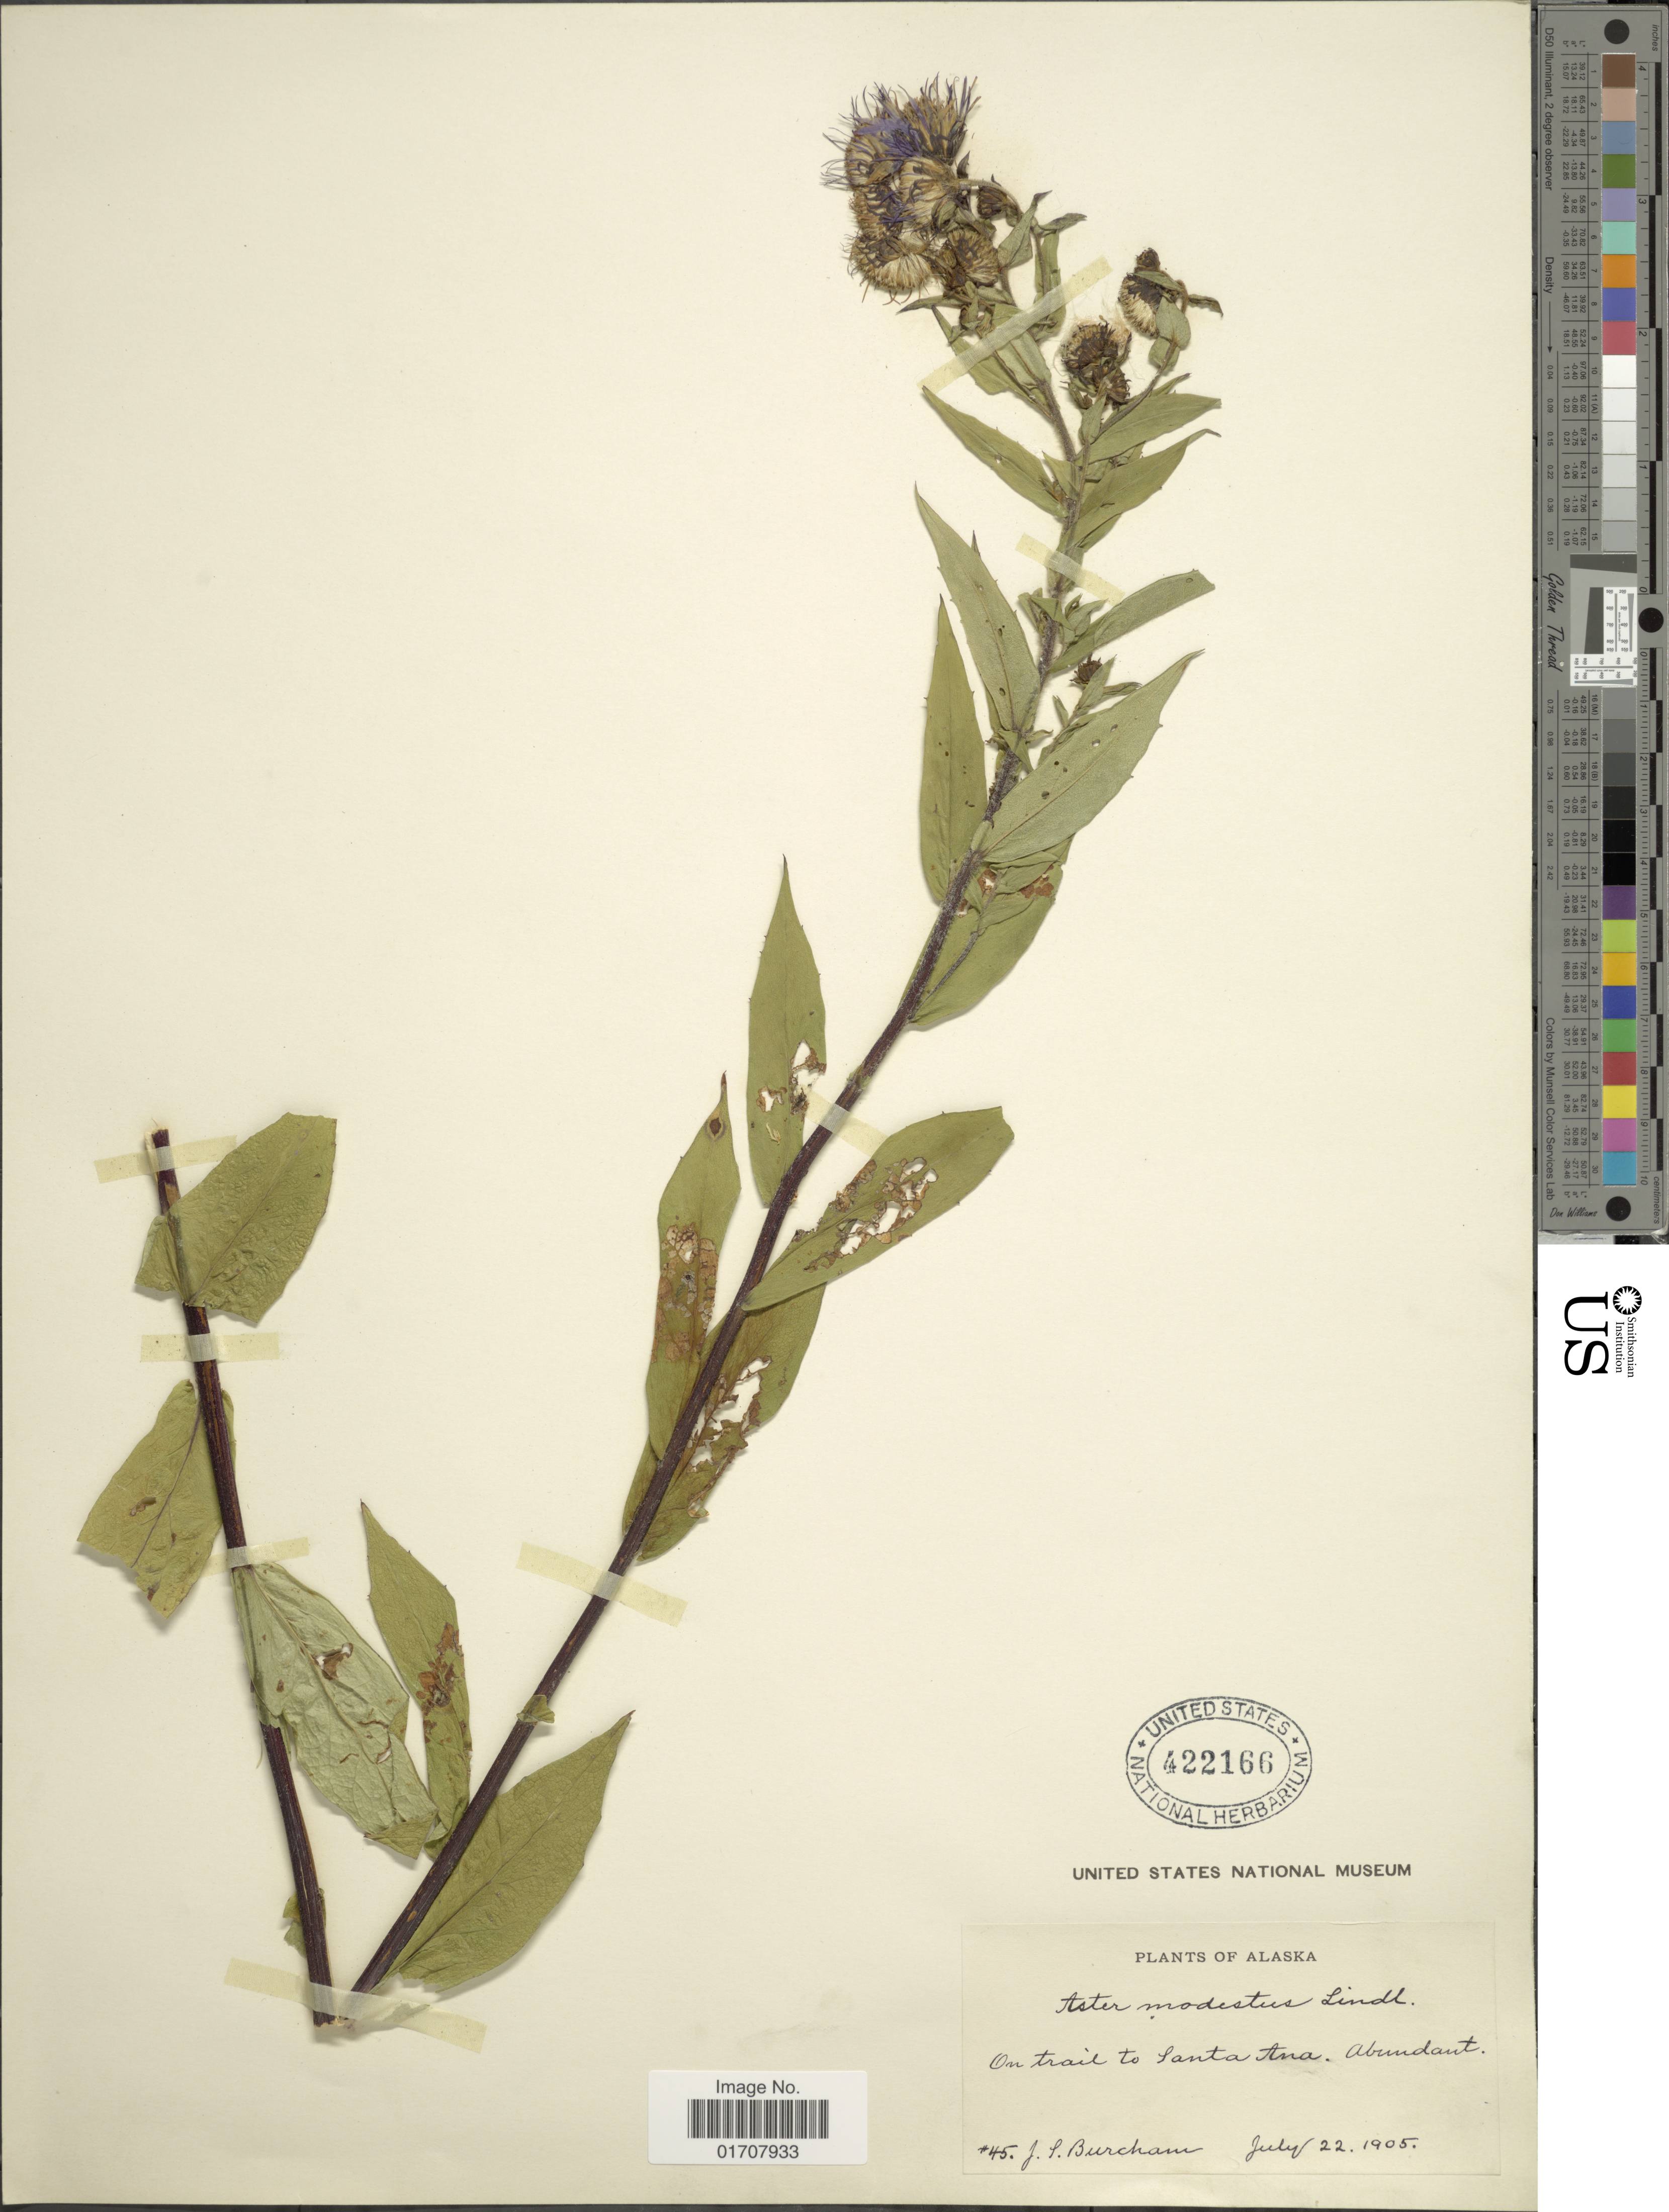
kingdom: Plantae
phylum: Tracheophyta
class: Magnoliopsida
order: Asterales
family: Asteraceae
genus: Canadanthus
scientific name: Canadanthus modestus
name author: (Lindl.) G.L. Nesom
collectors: J. Burcham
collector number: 45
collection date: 1905-07-22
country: United States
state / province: Alaska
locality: On trail to Santa Ana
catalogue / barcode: US 422166